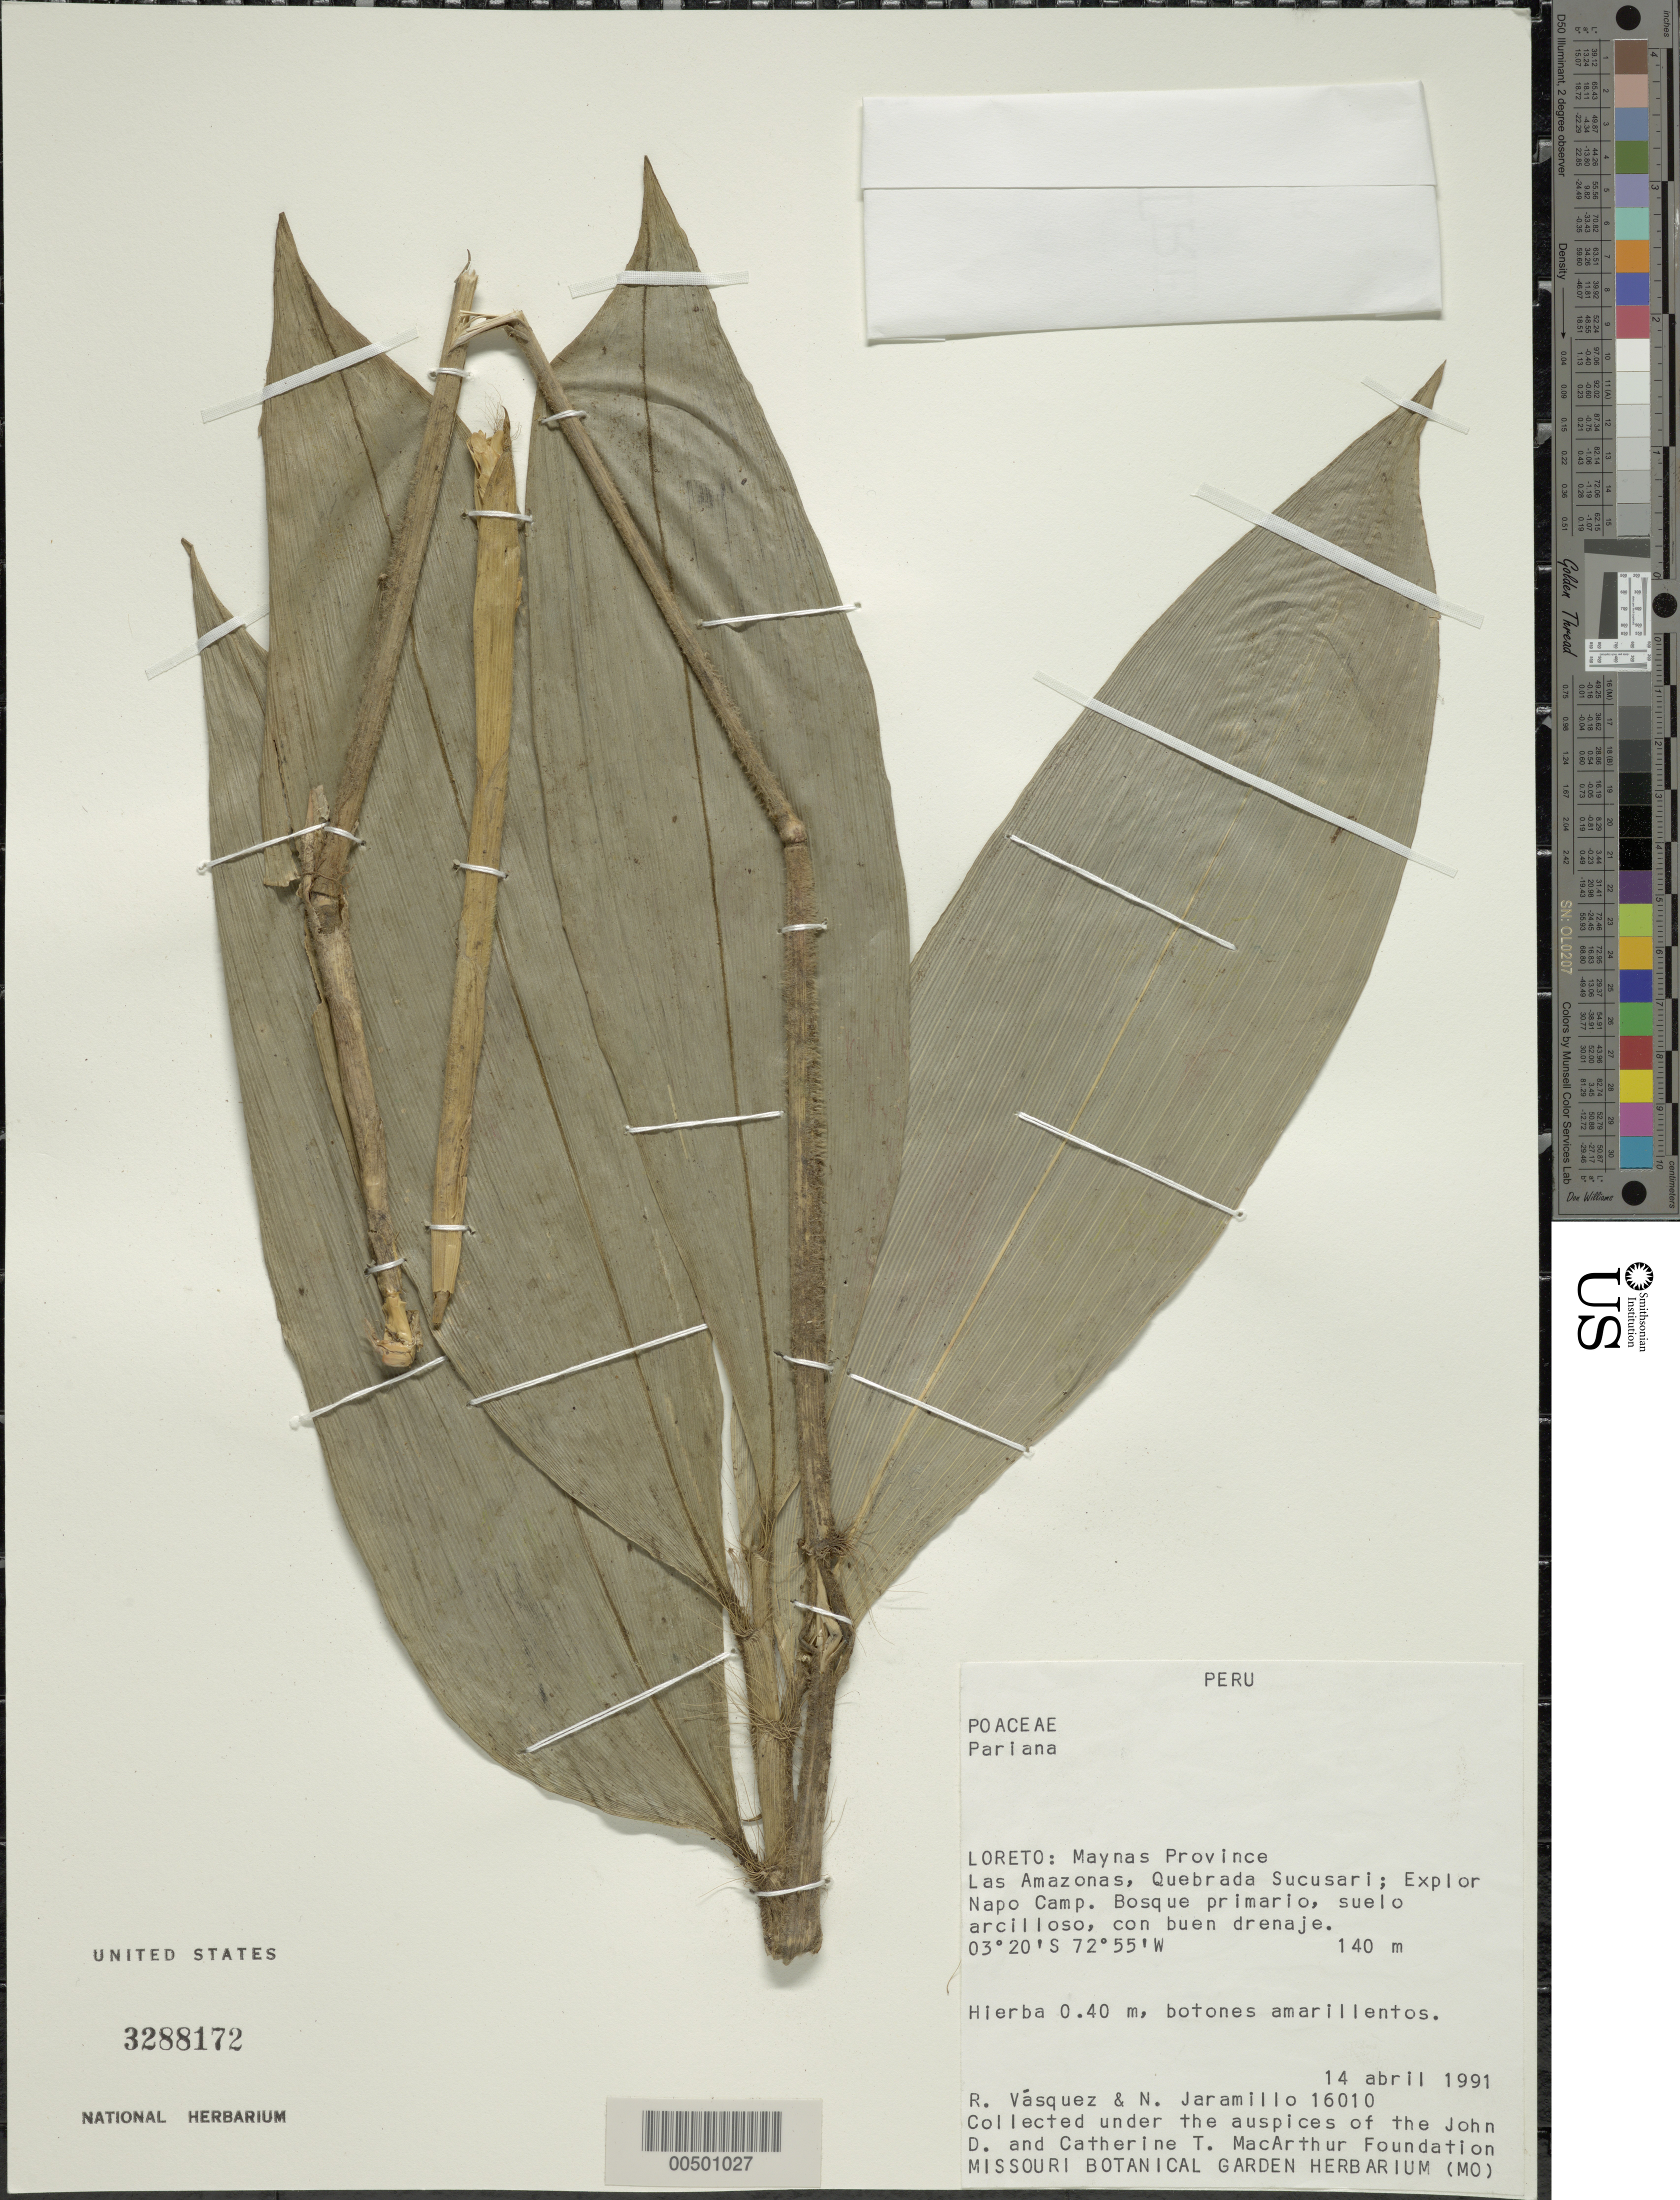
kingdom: Plantae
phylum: Tracheophyta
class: Liliopsida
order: Poales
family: Poaceae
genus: Pariana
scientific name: Pariana sp.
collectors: R. Vasquez & N. Jaramillo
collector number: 16010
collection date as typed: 14 Apr 1991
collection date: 1991-04-14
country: Peru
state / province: Loreto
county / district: Maynas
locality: Las amazonas, quebrada sucusari; explor napo camp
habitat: Bosque primario, suelo arcilloso, con buen drenaje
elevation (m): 140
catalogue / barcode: US 3288172